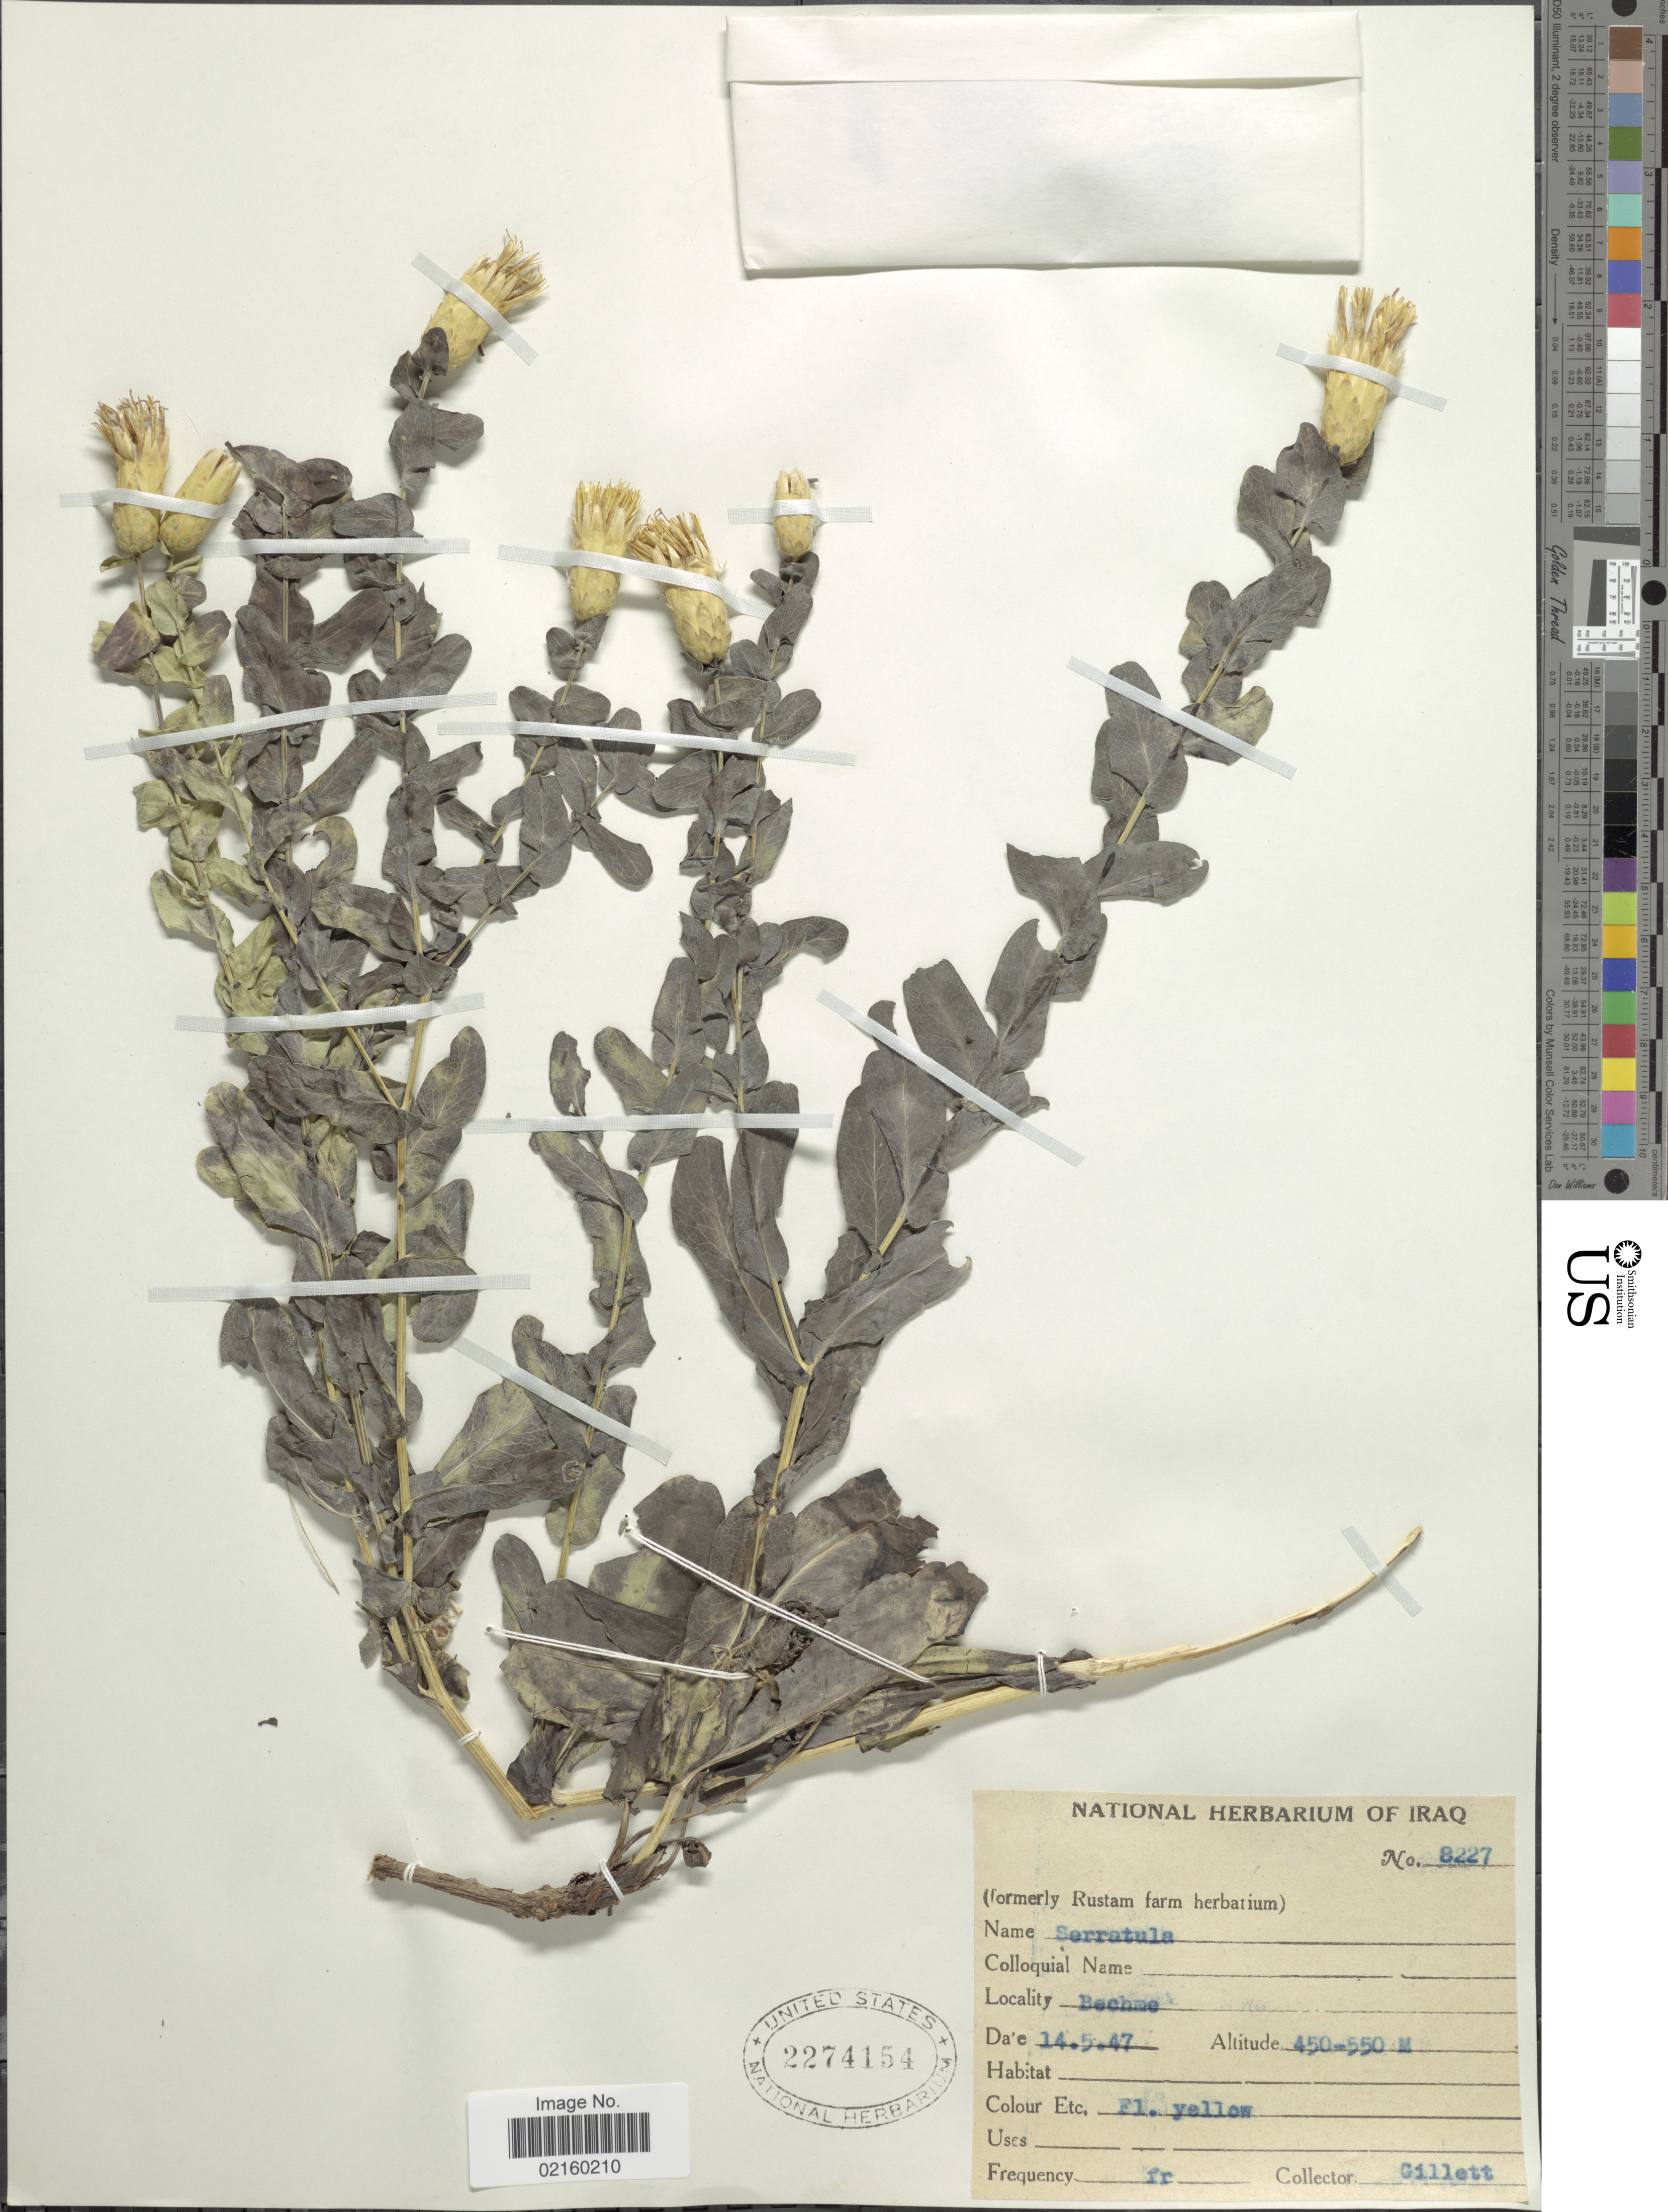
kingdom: Plantae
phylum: Tracheophyta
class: Magnoliopsida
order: Asterales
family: Asteraceae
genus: Serratula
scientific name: Serratula cerinthefolia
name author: Sibth. & Sm.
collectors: Gillett, --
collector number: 8227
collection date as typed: Transcribed d/m/y: 14/5/47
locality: Bechme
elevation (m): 450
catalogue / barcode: US 2274154